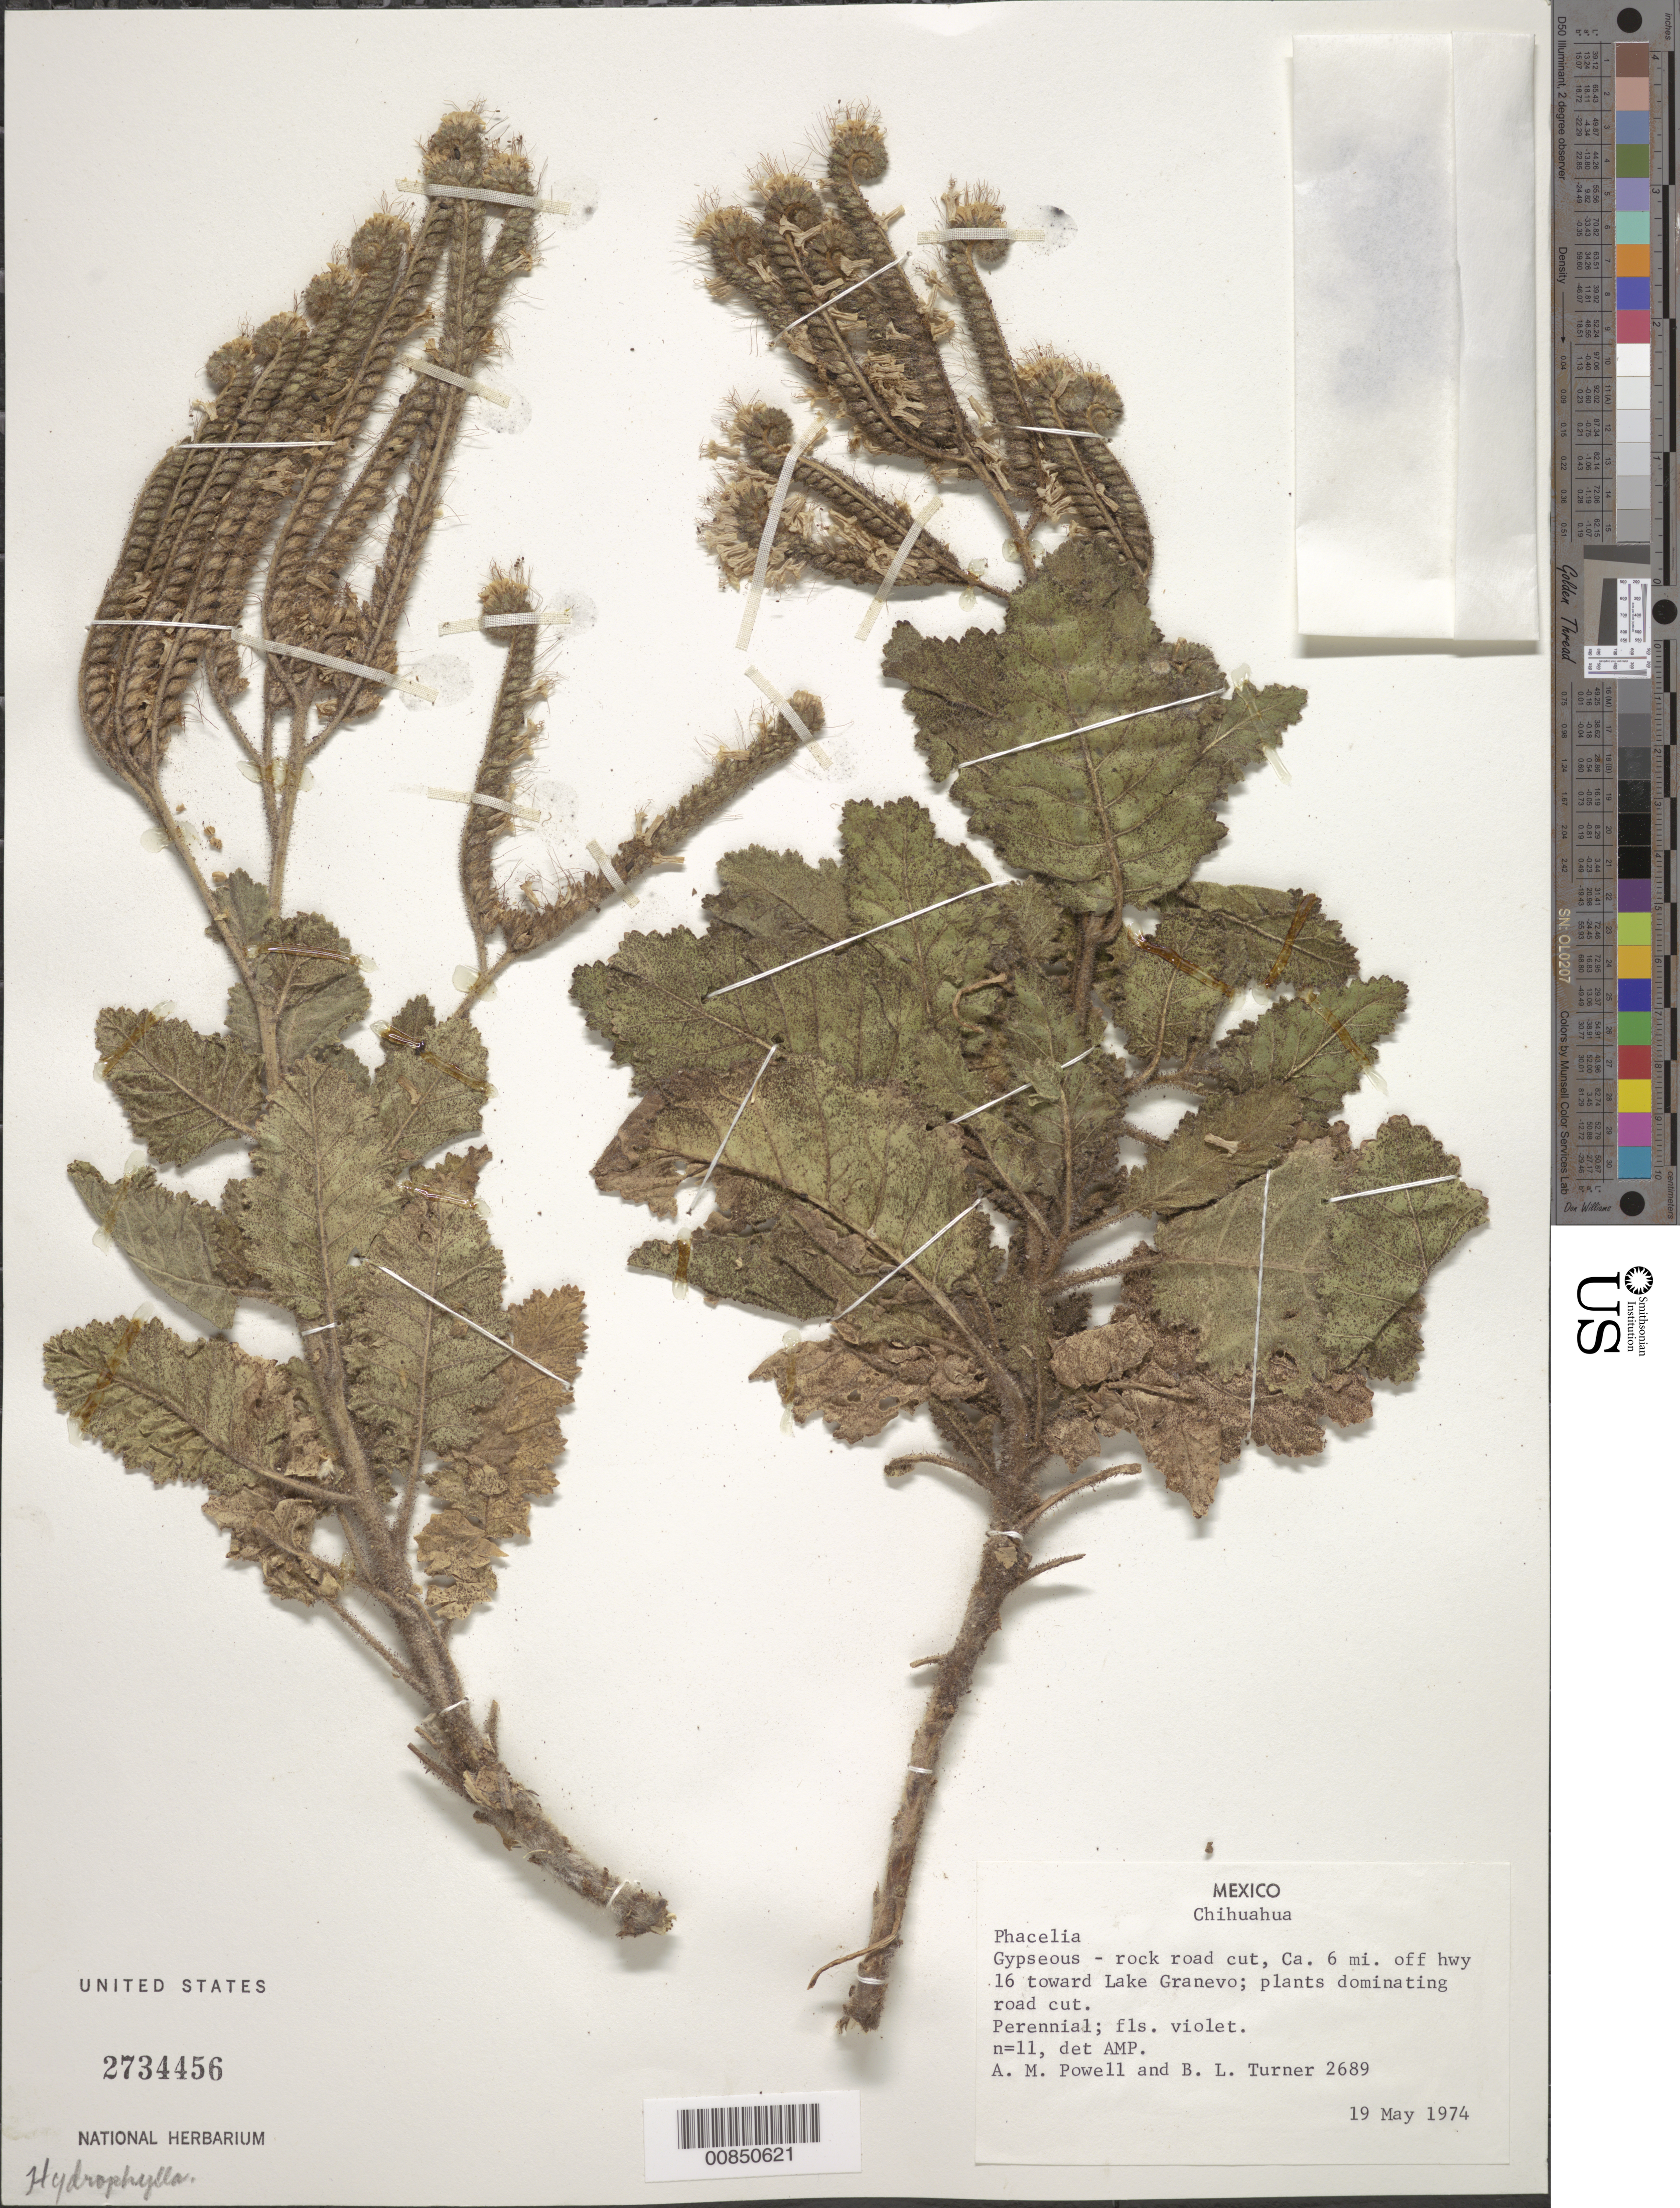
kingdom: Plantae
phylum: Tracheophyta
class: Magnoliopsida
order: Boraginales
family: Hydrophyllaceae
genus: Phacelia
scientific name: Phacelia sp.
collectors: A. M. Powell & B. L. Turner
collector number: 2689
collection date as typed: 19 May 1974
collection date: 1974-05-19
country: Mexico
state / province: Chihuahua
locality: Ca. 6 mi. off hwy 16 toward Lake Granevo.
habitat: Gypseous - rock rod cut. Plants dominating road cut.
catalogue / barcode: US 2734456